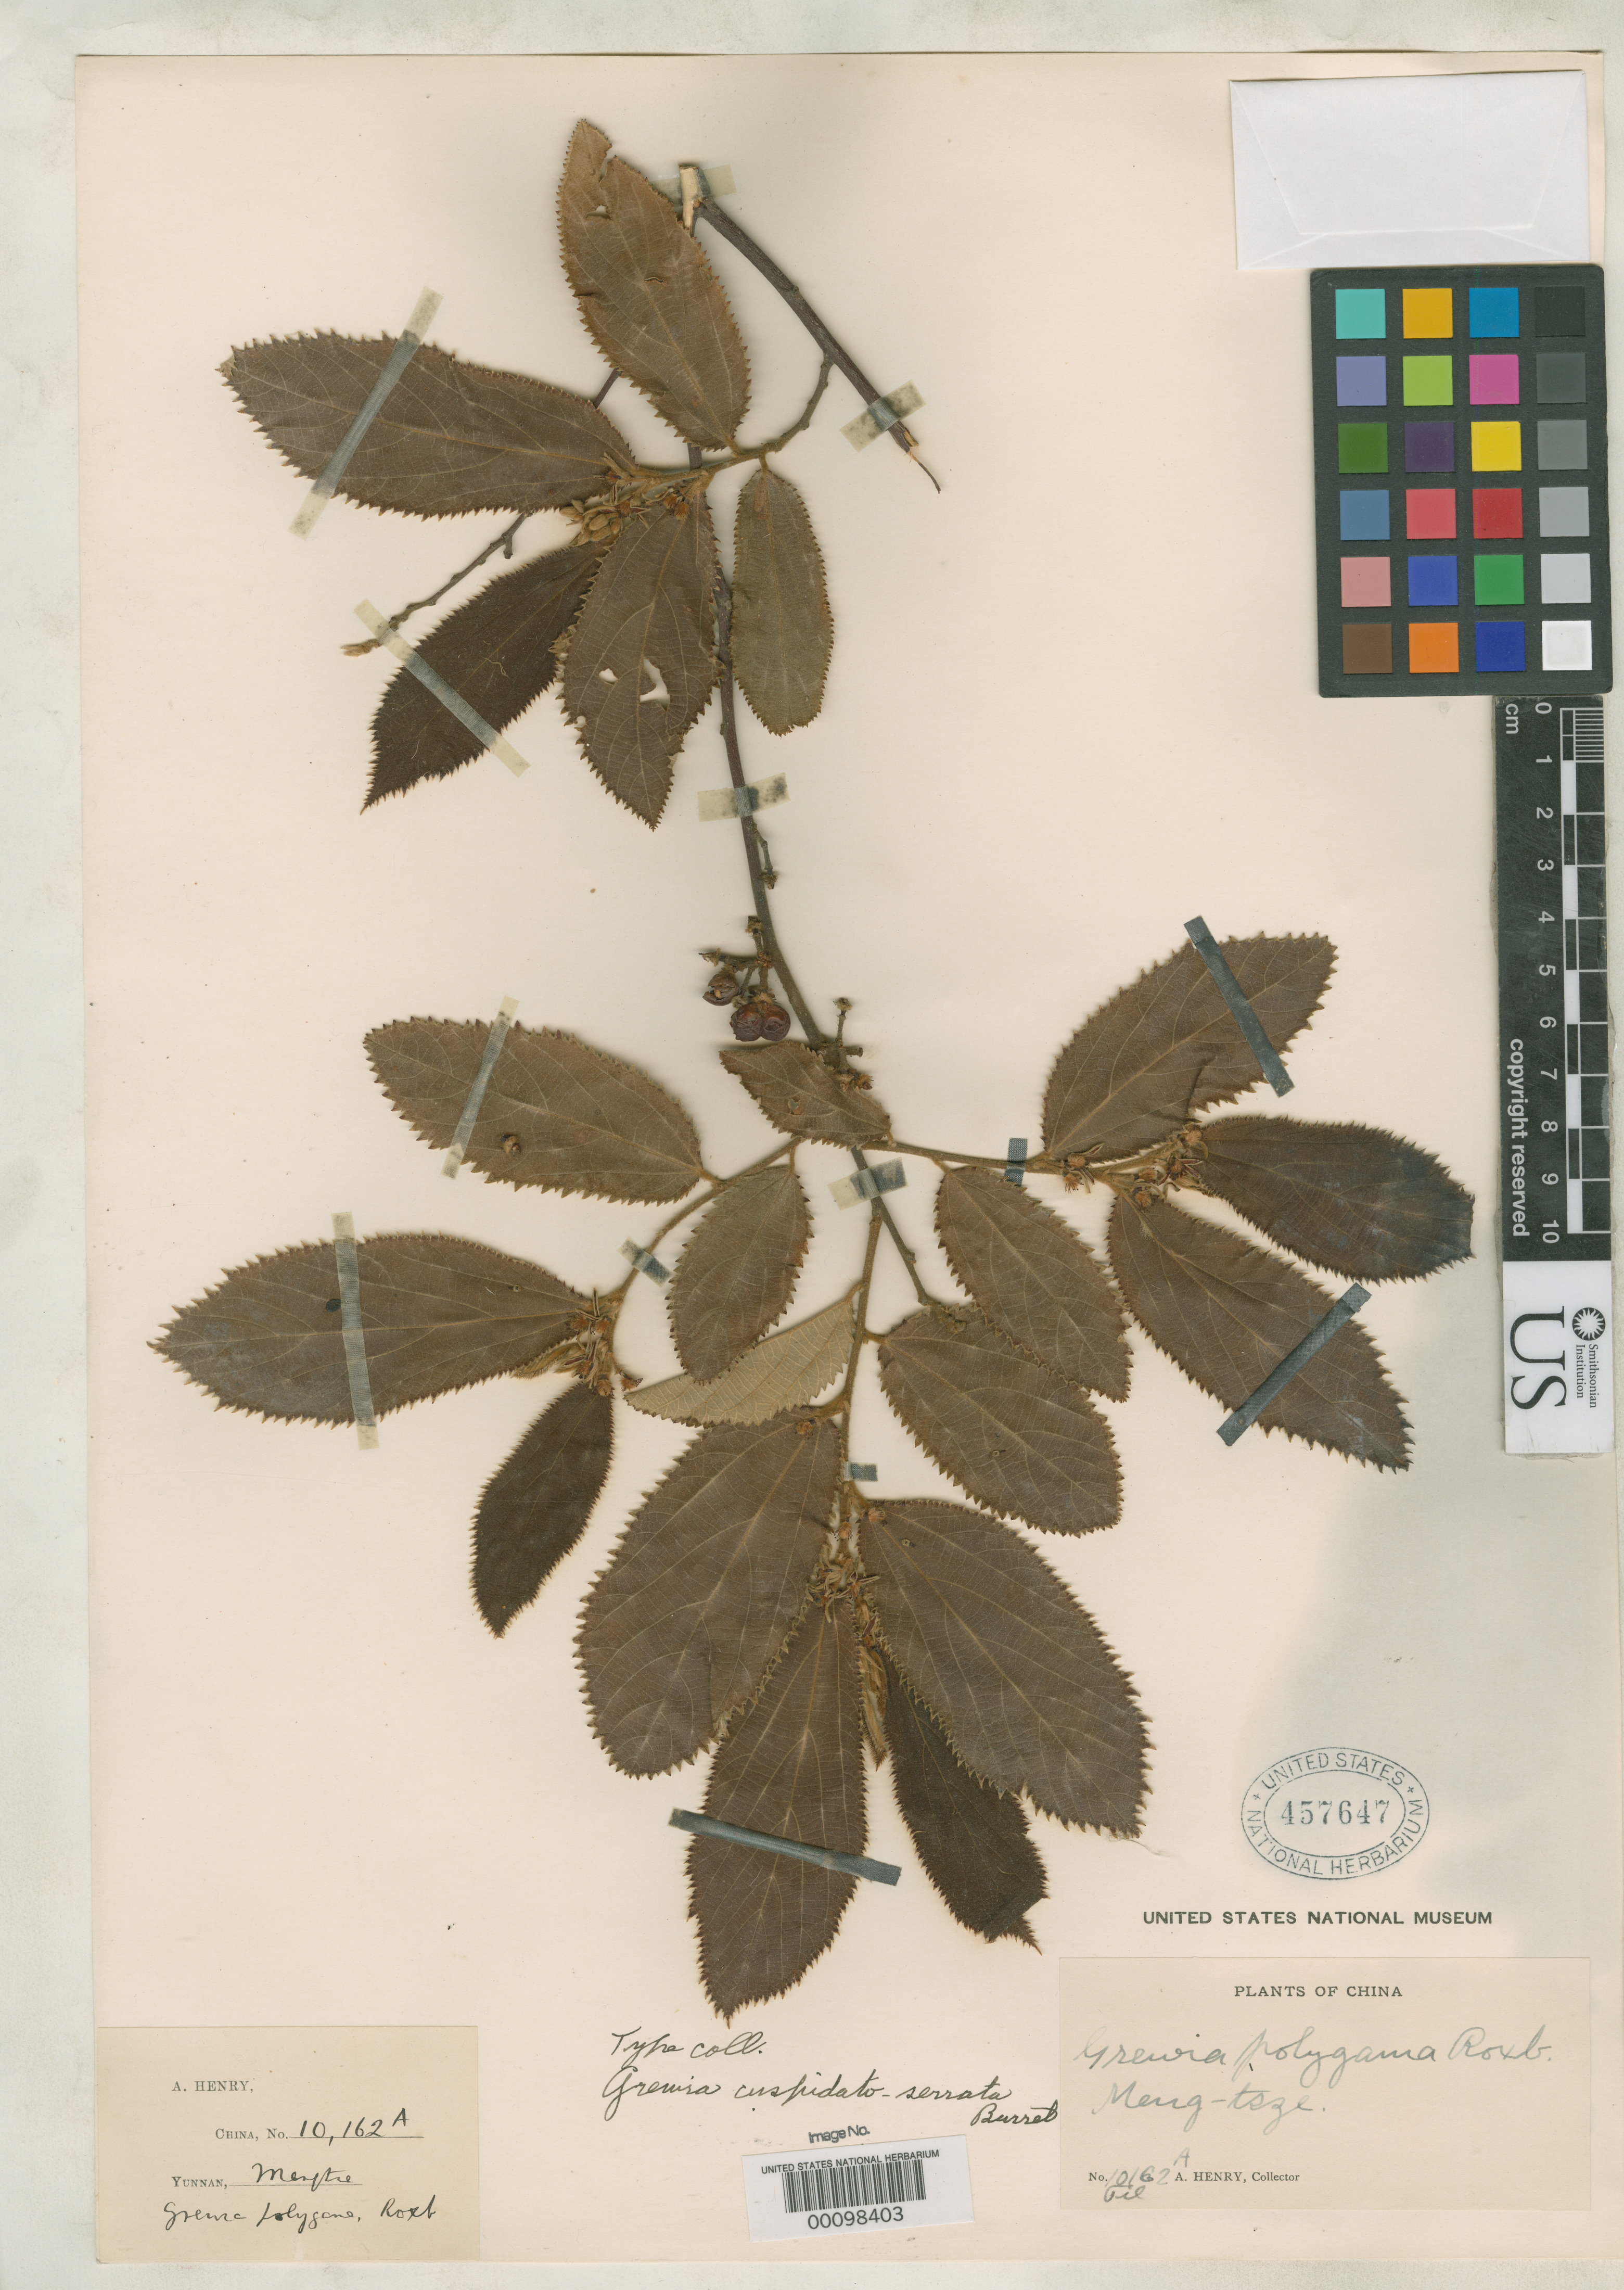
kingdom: Plantae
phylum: Tracheophyta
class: Magnoliopsida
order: Malvales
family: Malvaceae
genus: Grewia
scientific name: Grewia cuspidato-serrata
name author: Burret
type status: Isotype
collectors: A. Henry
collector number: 10162 A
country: China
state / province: Yunnan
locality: Yunnan, Mengtze.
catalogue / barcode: US 457647